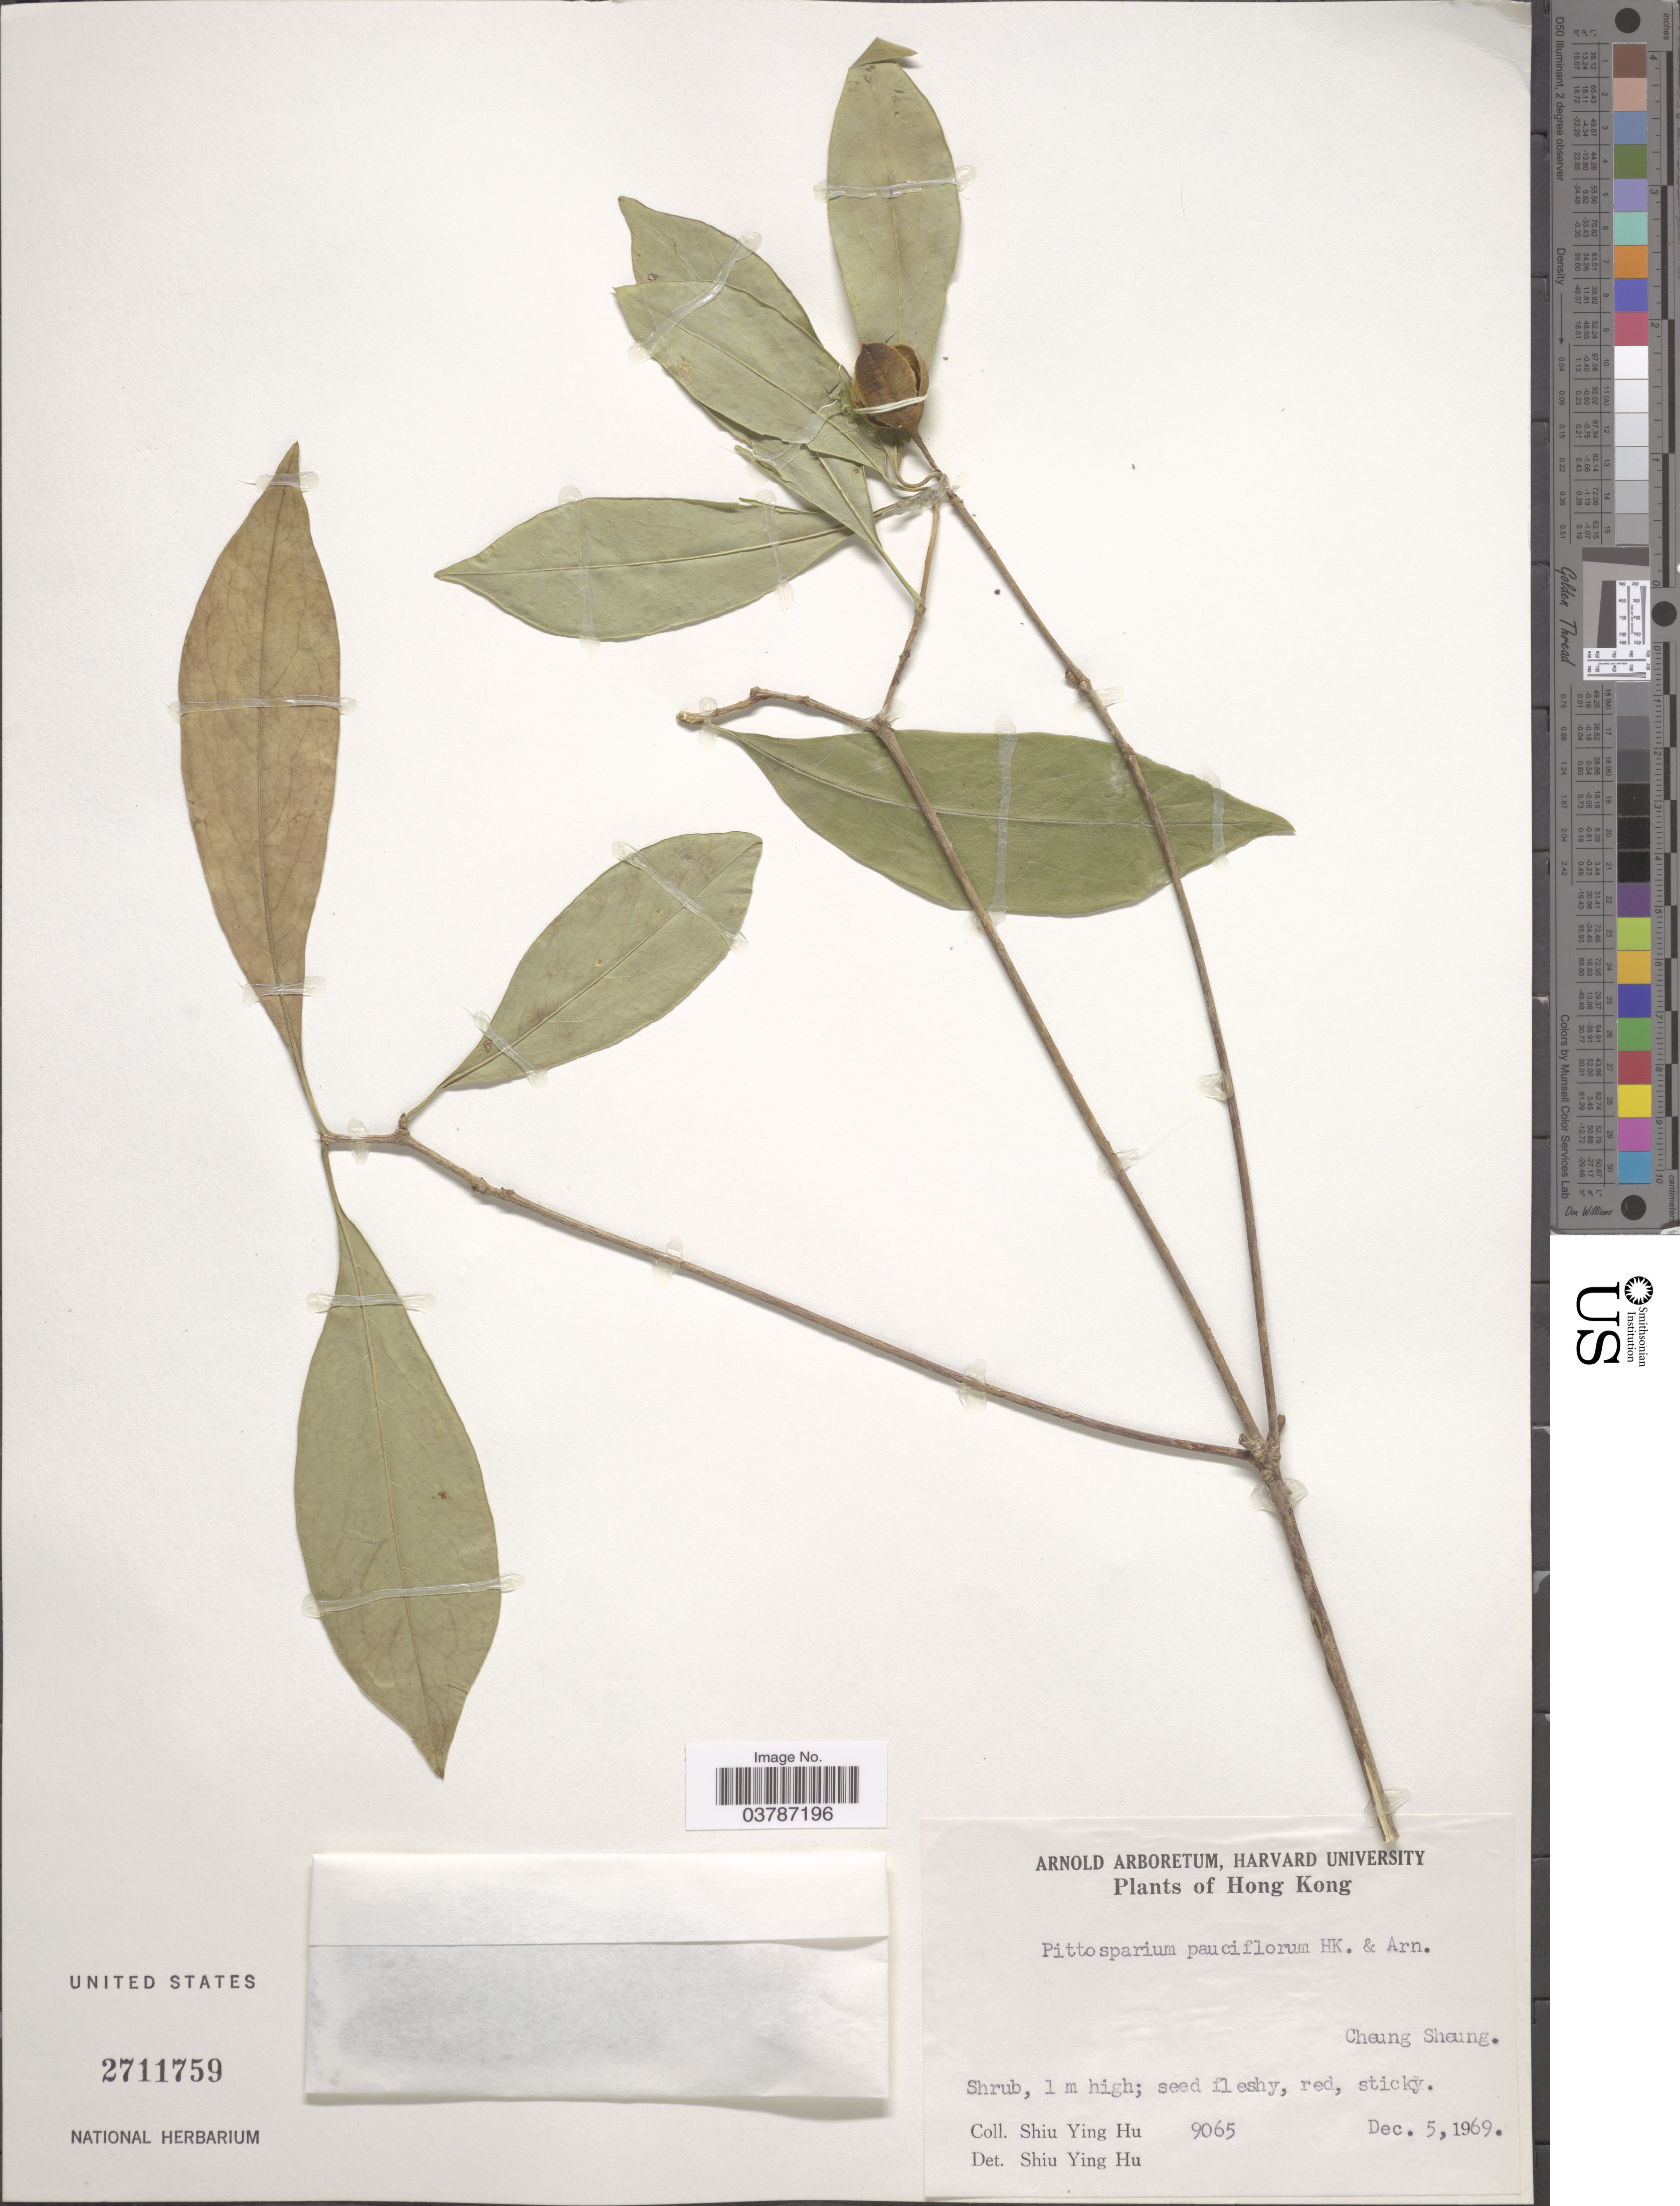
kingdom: Plantae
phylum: Tracheophyta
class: Magnoliopsida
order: Apiales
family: Pittosporaceae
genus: Pittosporum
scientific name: Pittosporum pauciflorum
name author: Hook. & Arn.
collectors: S. Y. Hu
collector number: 9065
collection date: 1969-12-05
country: China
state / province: Hong Kong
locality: Cheung Sheung.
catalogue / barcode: US 2711759